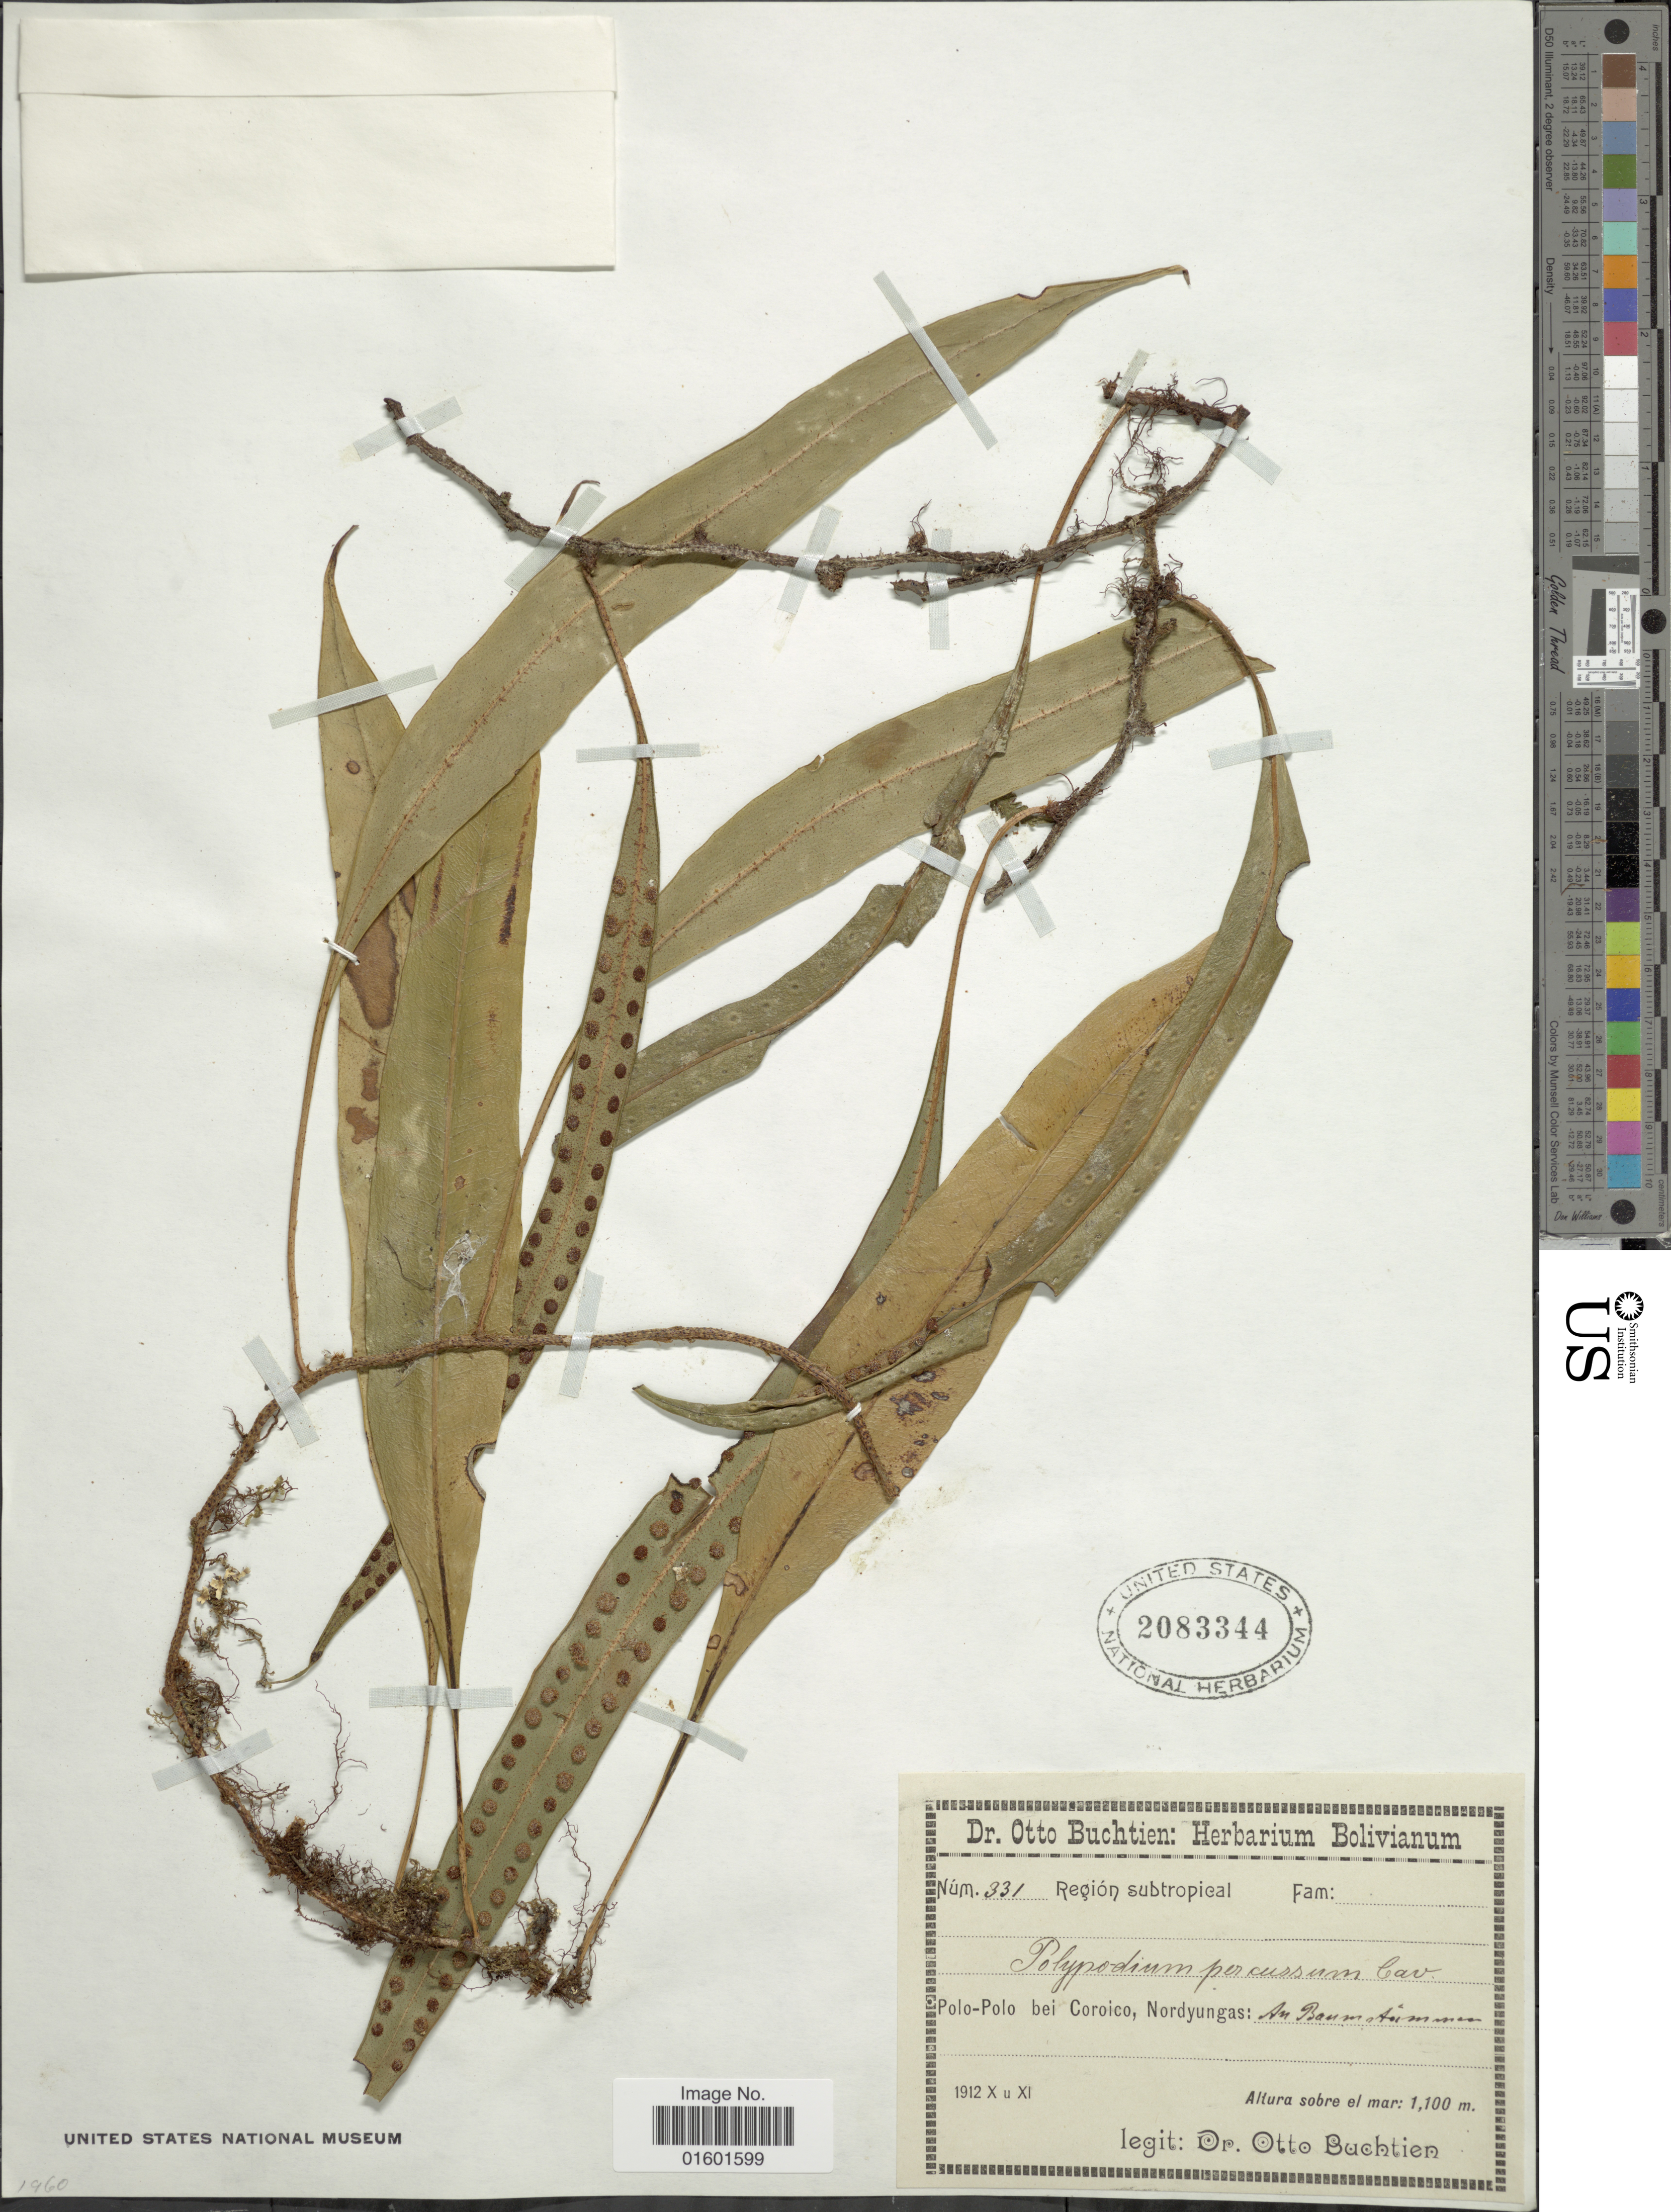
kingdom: Plantae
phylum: Tracheophyta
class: Polypodiopsida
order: Polypodiales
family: Polypodiaceae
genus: Microgramma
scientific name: Microgramma percussa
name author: (Cav.) de la Sota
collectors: O. Buchtien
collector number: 331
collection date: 1912-10/1912-11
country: Bolivia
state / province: La Paz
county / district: Nor Yungas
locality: Region Subtropical, Polo Polo bei Coroico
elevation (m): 1100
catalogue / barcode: US 2083344